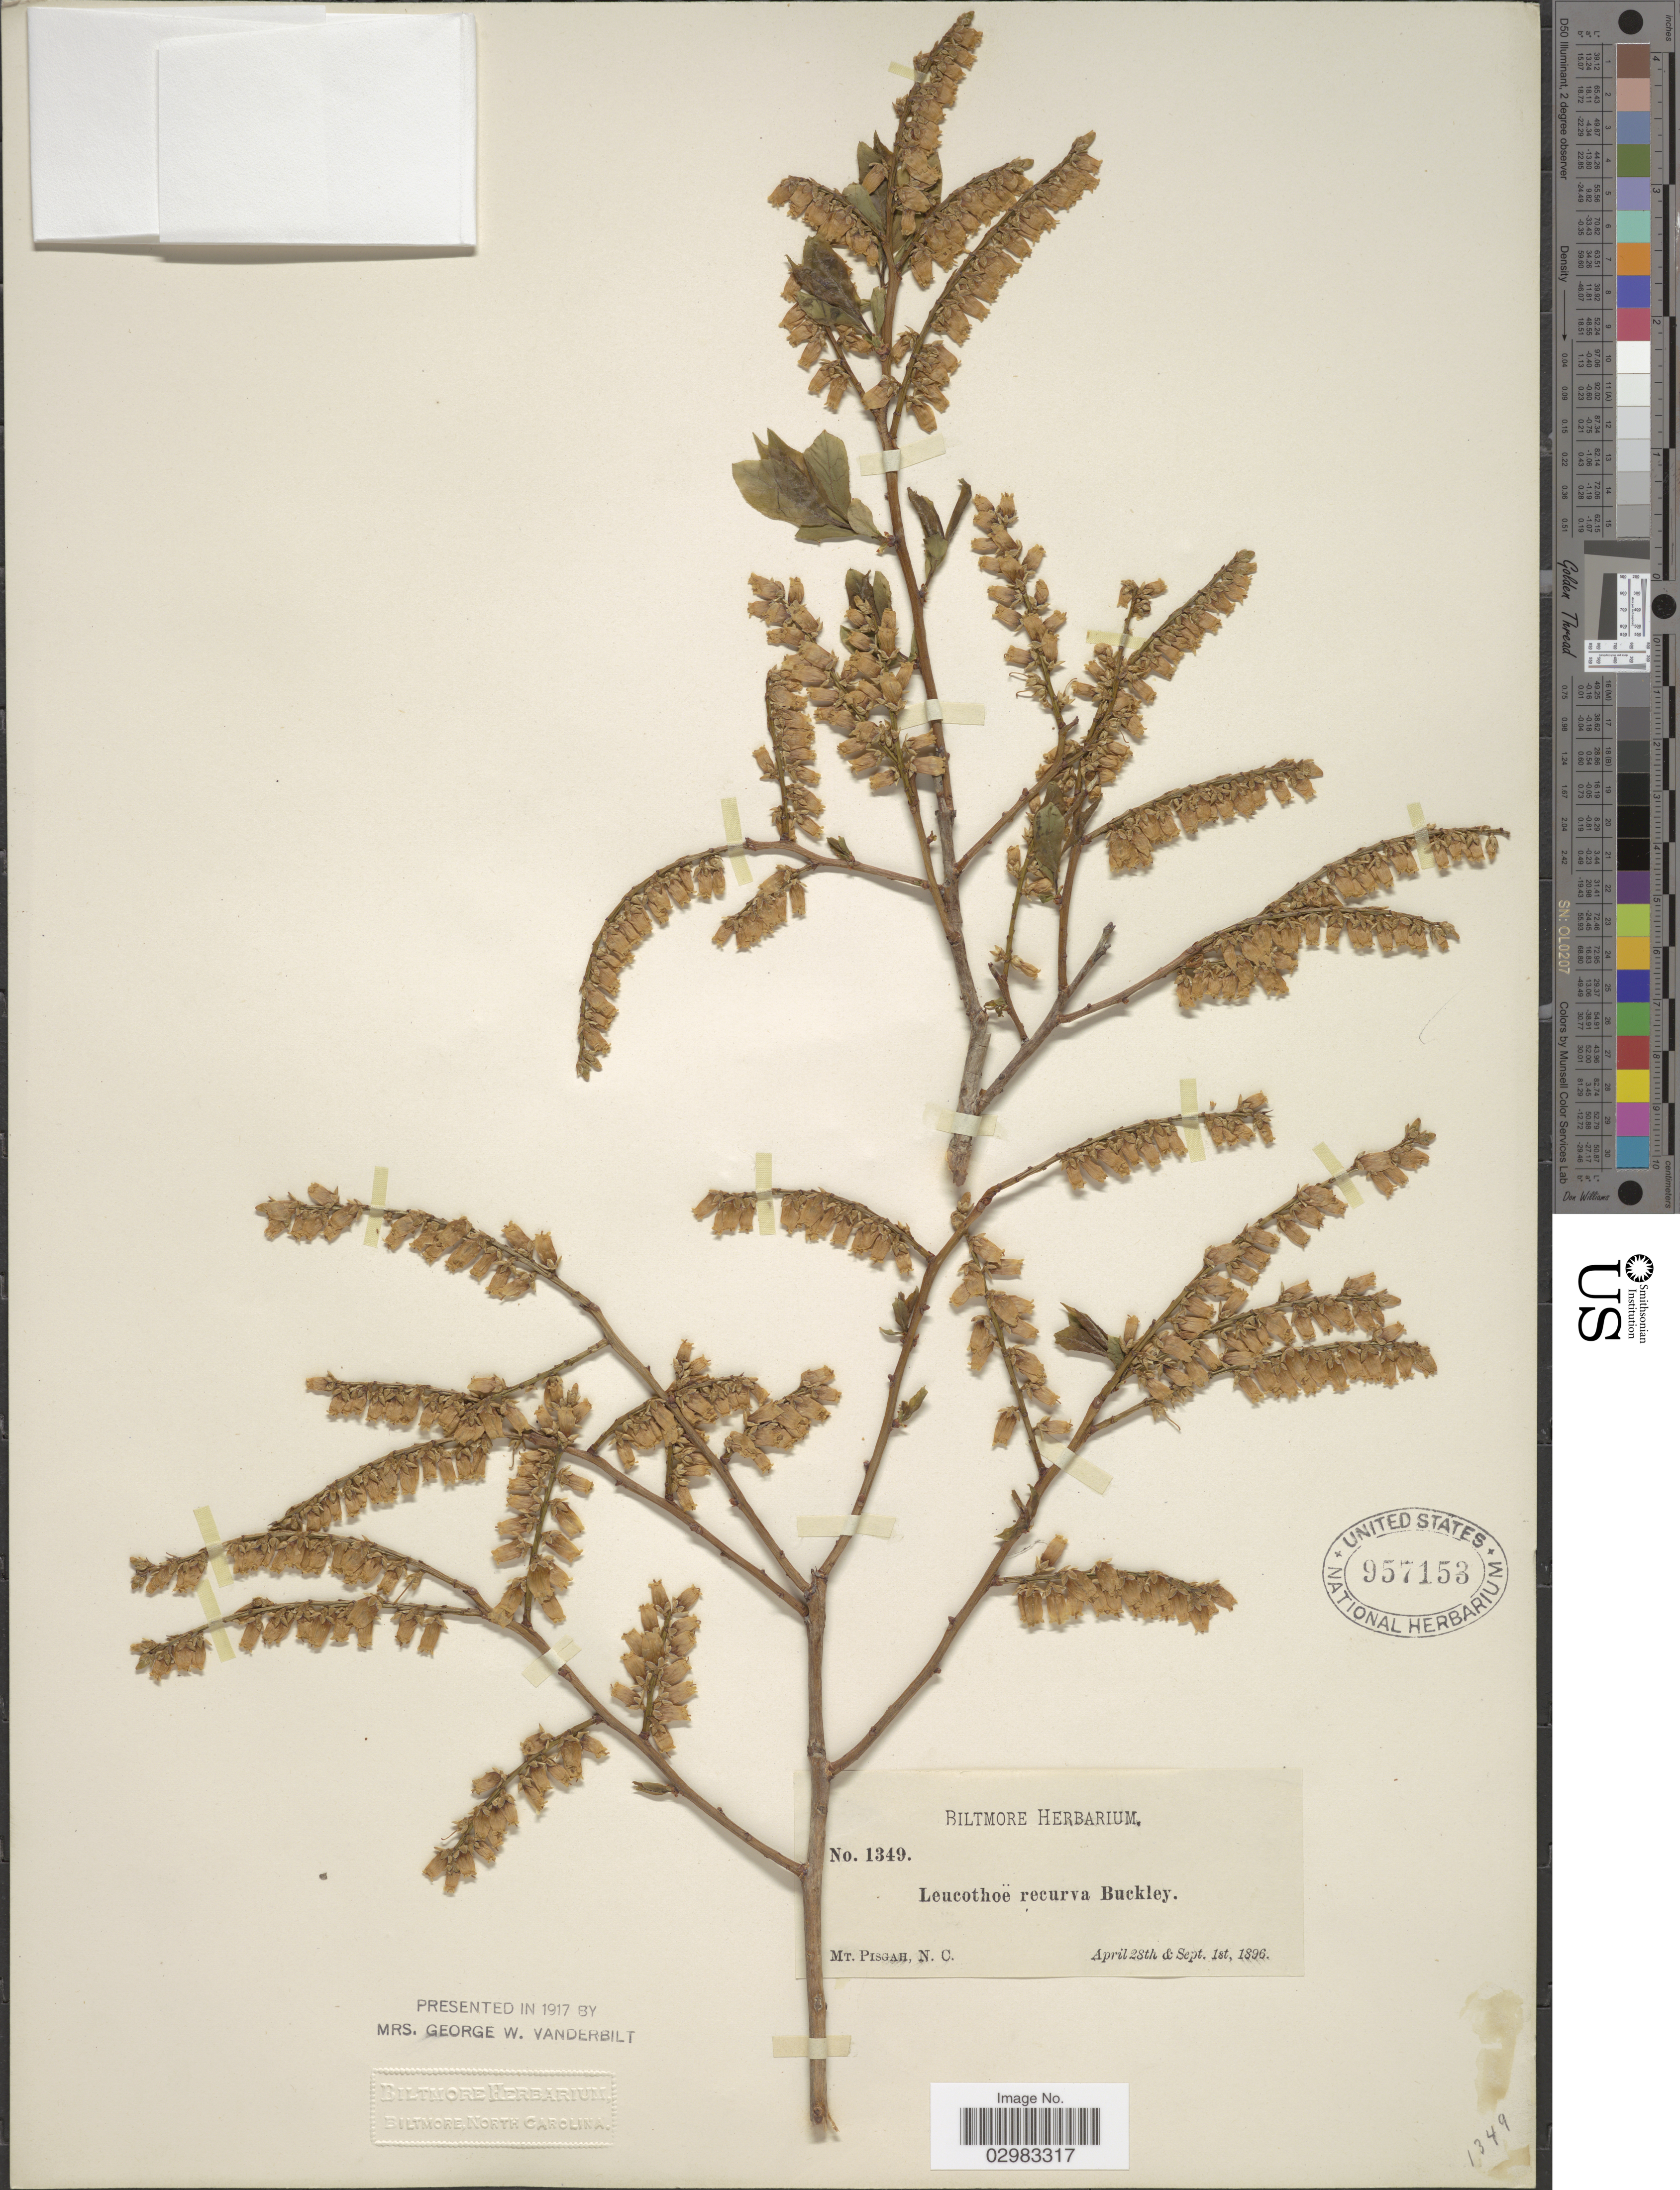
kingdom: Plantae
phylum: Tracheophyta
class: Magnoliopsida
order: Ericales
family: Ericaceae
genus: Leucothoe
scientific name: Leucothoë racemosa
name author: (L.) A. Gray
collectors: ex herb. Biltmore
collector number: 1349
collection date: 1896-04-28/1896-09-01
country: United States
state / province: North Carolina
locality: Mt. Pisgah.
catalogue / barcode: US 957153